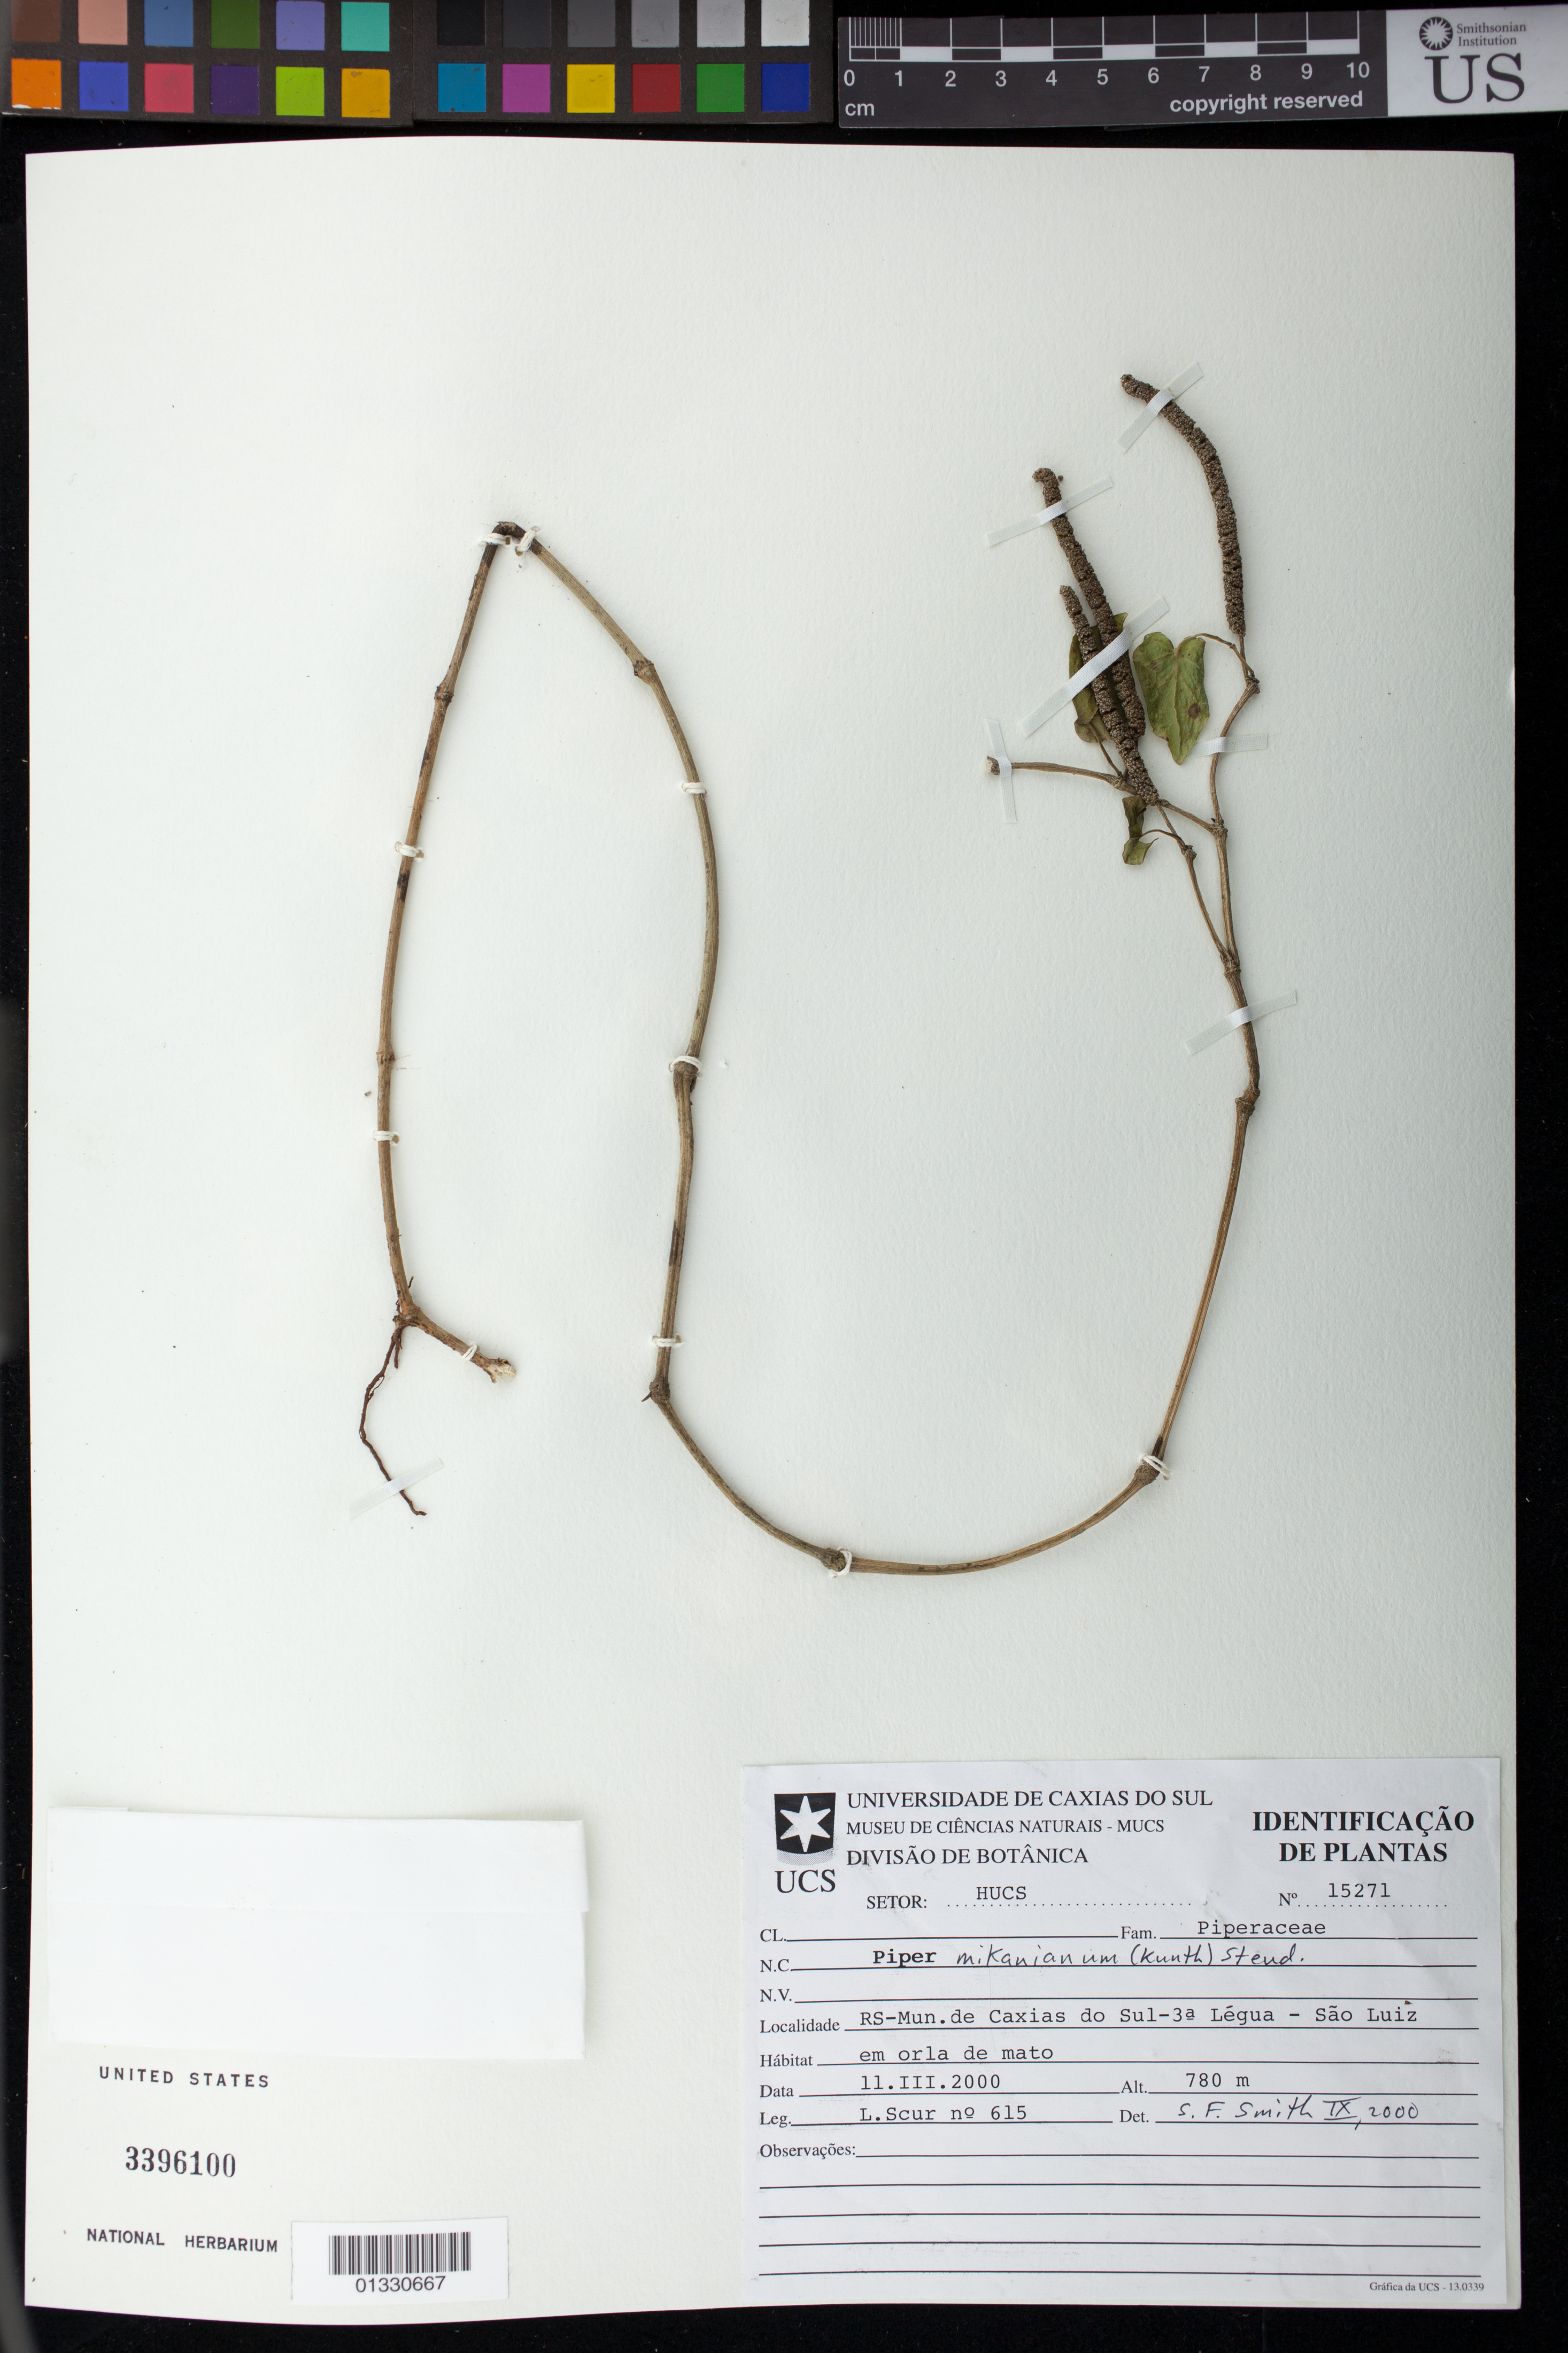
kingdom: Plantae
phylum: Tracheophyta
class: Magnoliopsida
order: Piperales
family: Piperaceae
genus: Piper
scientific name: Piper mikanianum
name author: Kunth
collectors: L. Scur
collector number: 615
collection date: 2000-03-11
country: Brazil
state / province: Rio Grande do Sul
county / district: Caxias do Sul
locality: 3ª Légua - São Luiz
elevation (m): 780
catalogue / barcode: US 3396100